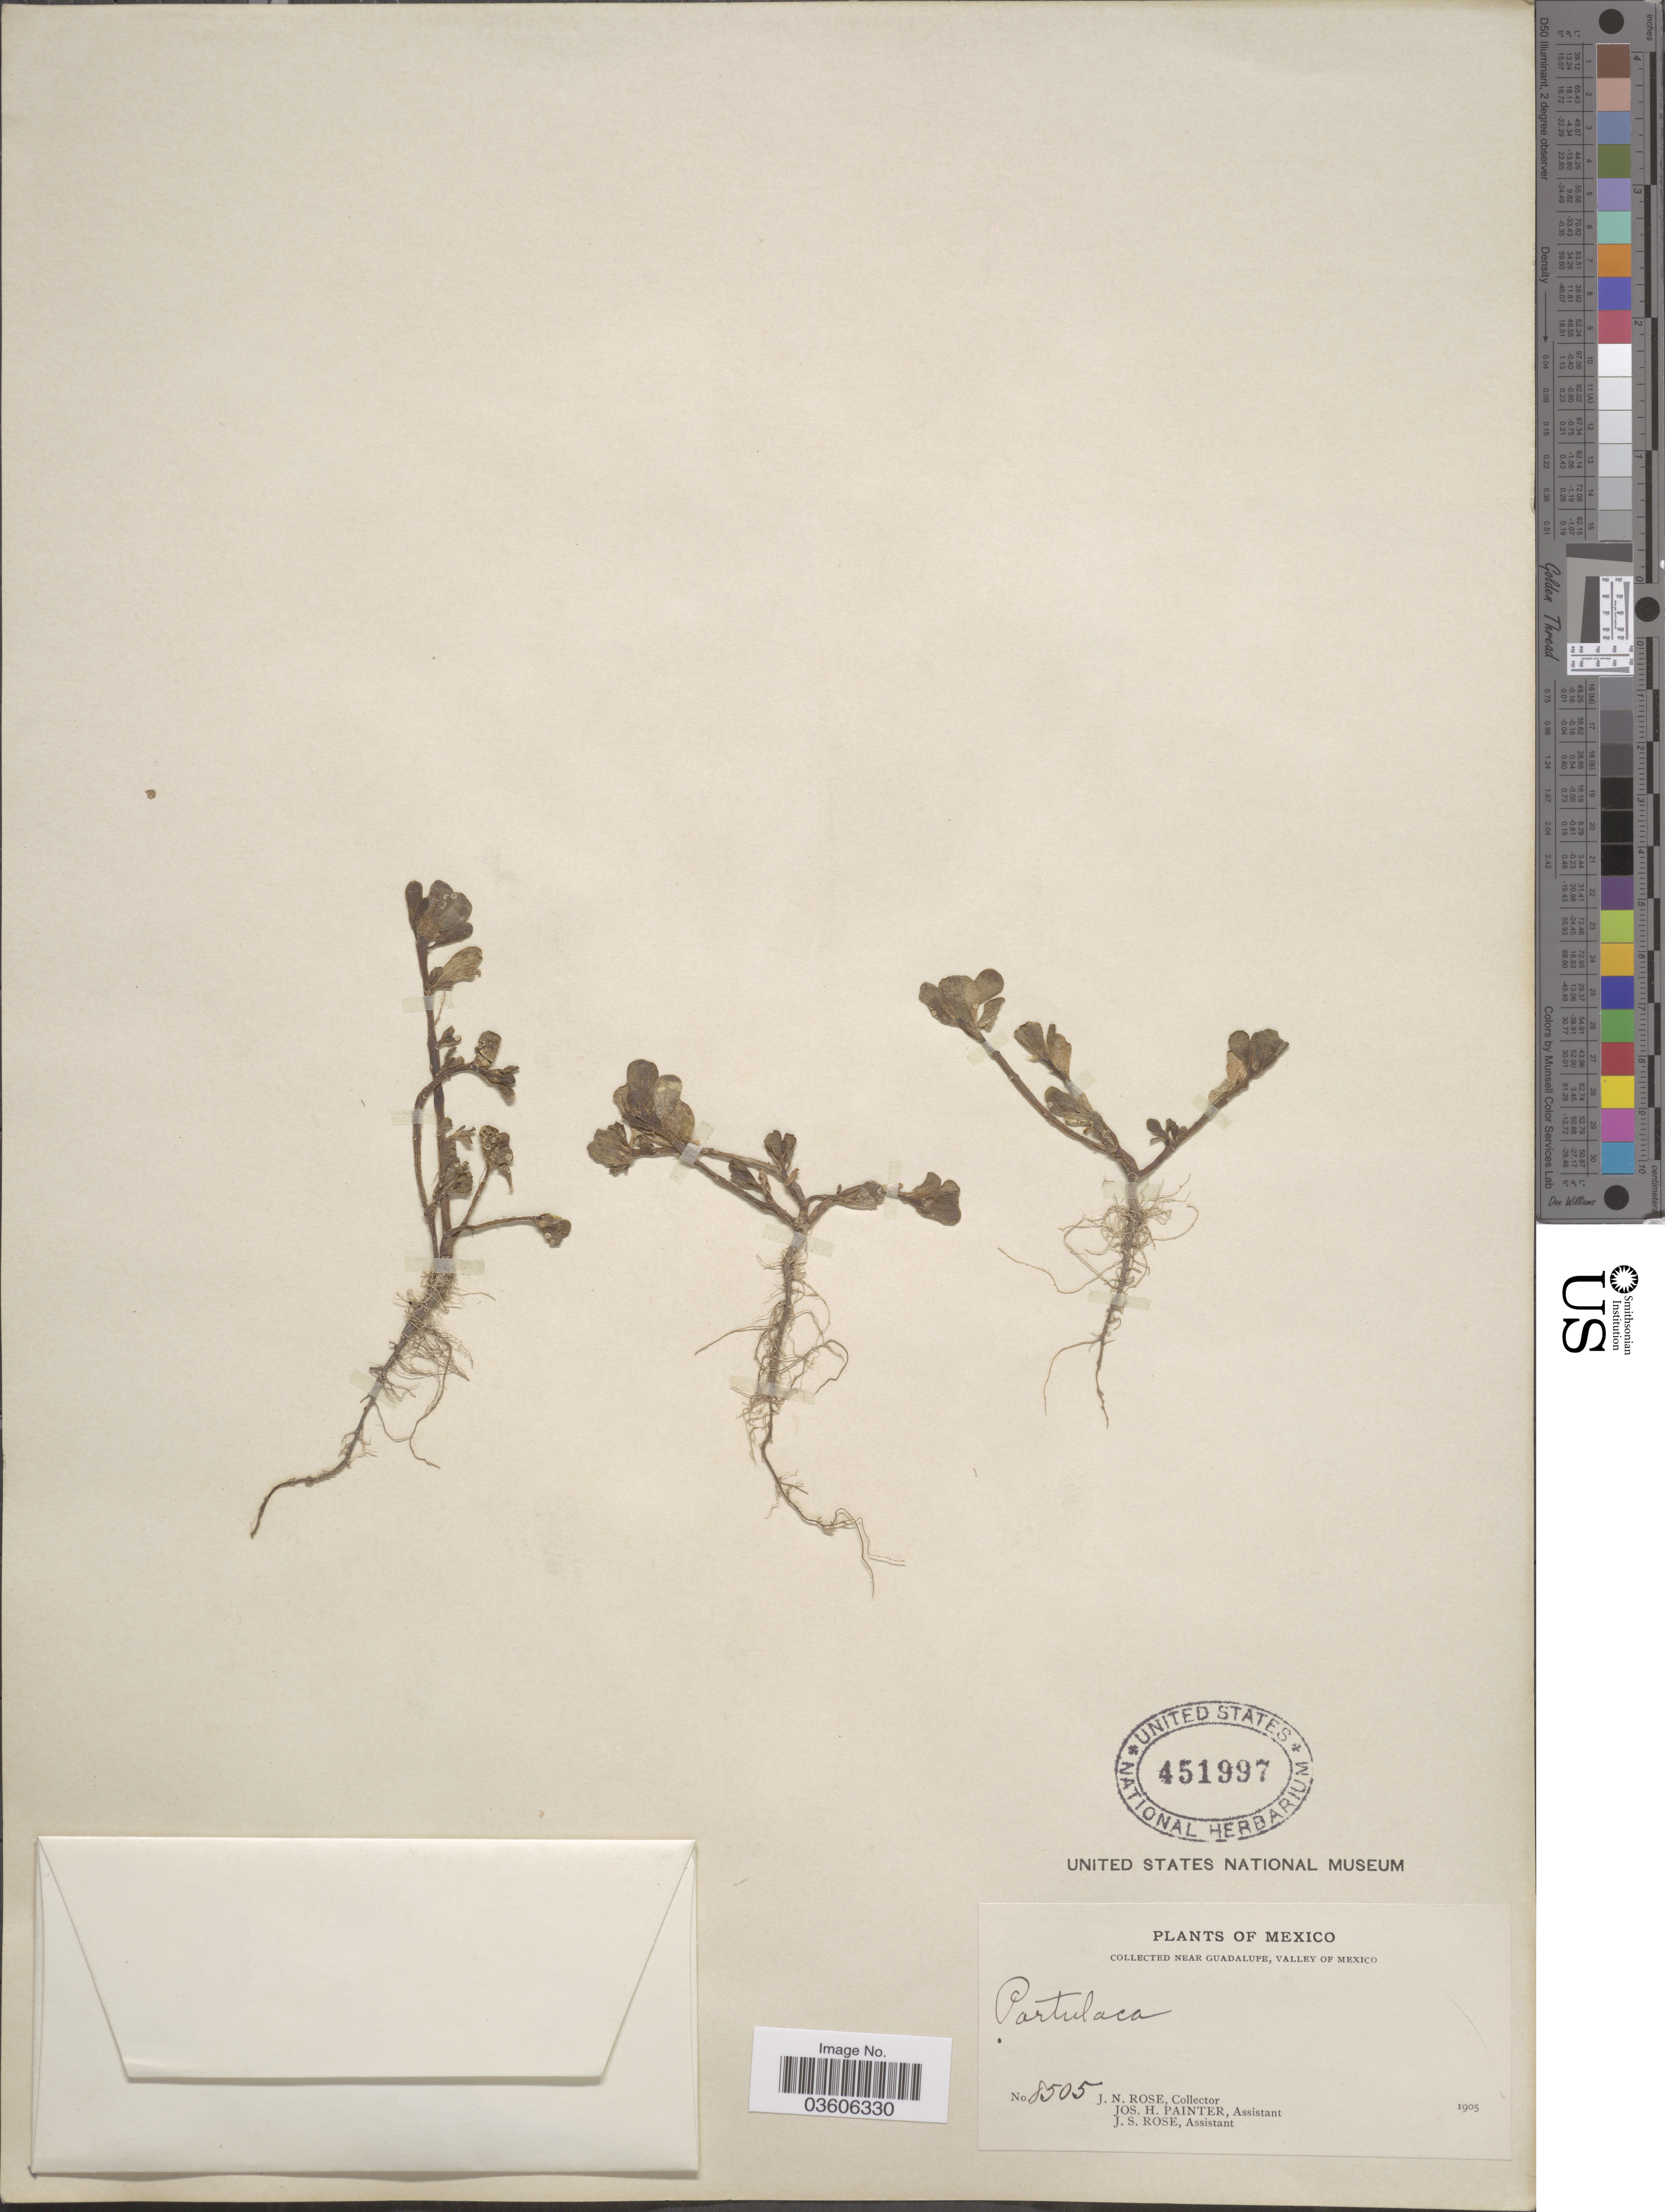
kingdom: Plantae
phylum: Tracheophyta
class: Magnoliopsida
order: Caryophyllales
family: Portulacaceae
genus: Portulaca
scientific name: Portulaca oleracea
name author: L.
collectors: J. N. Rose, J. H. Painter & J. S. Rose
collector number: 8505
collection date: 1905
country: Mexico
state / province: Baja California Norte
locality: Near Guadalupe, Valley of Mexico.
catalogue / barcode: US 451997